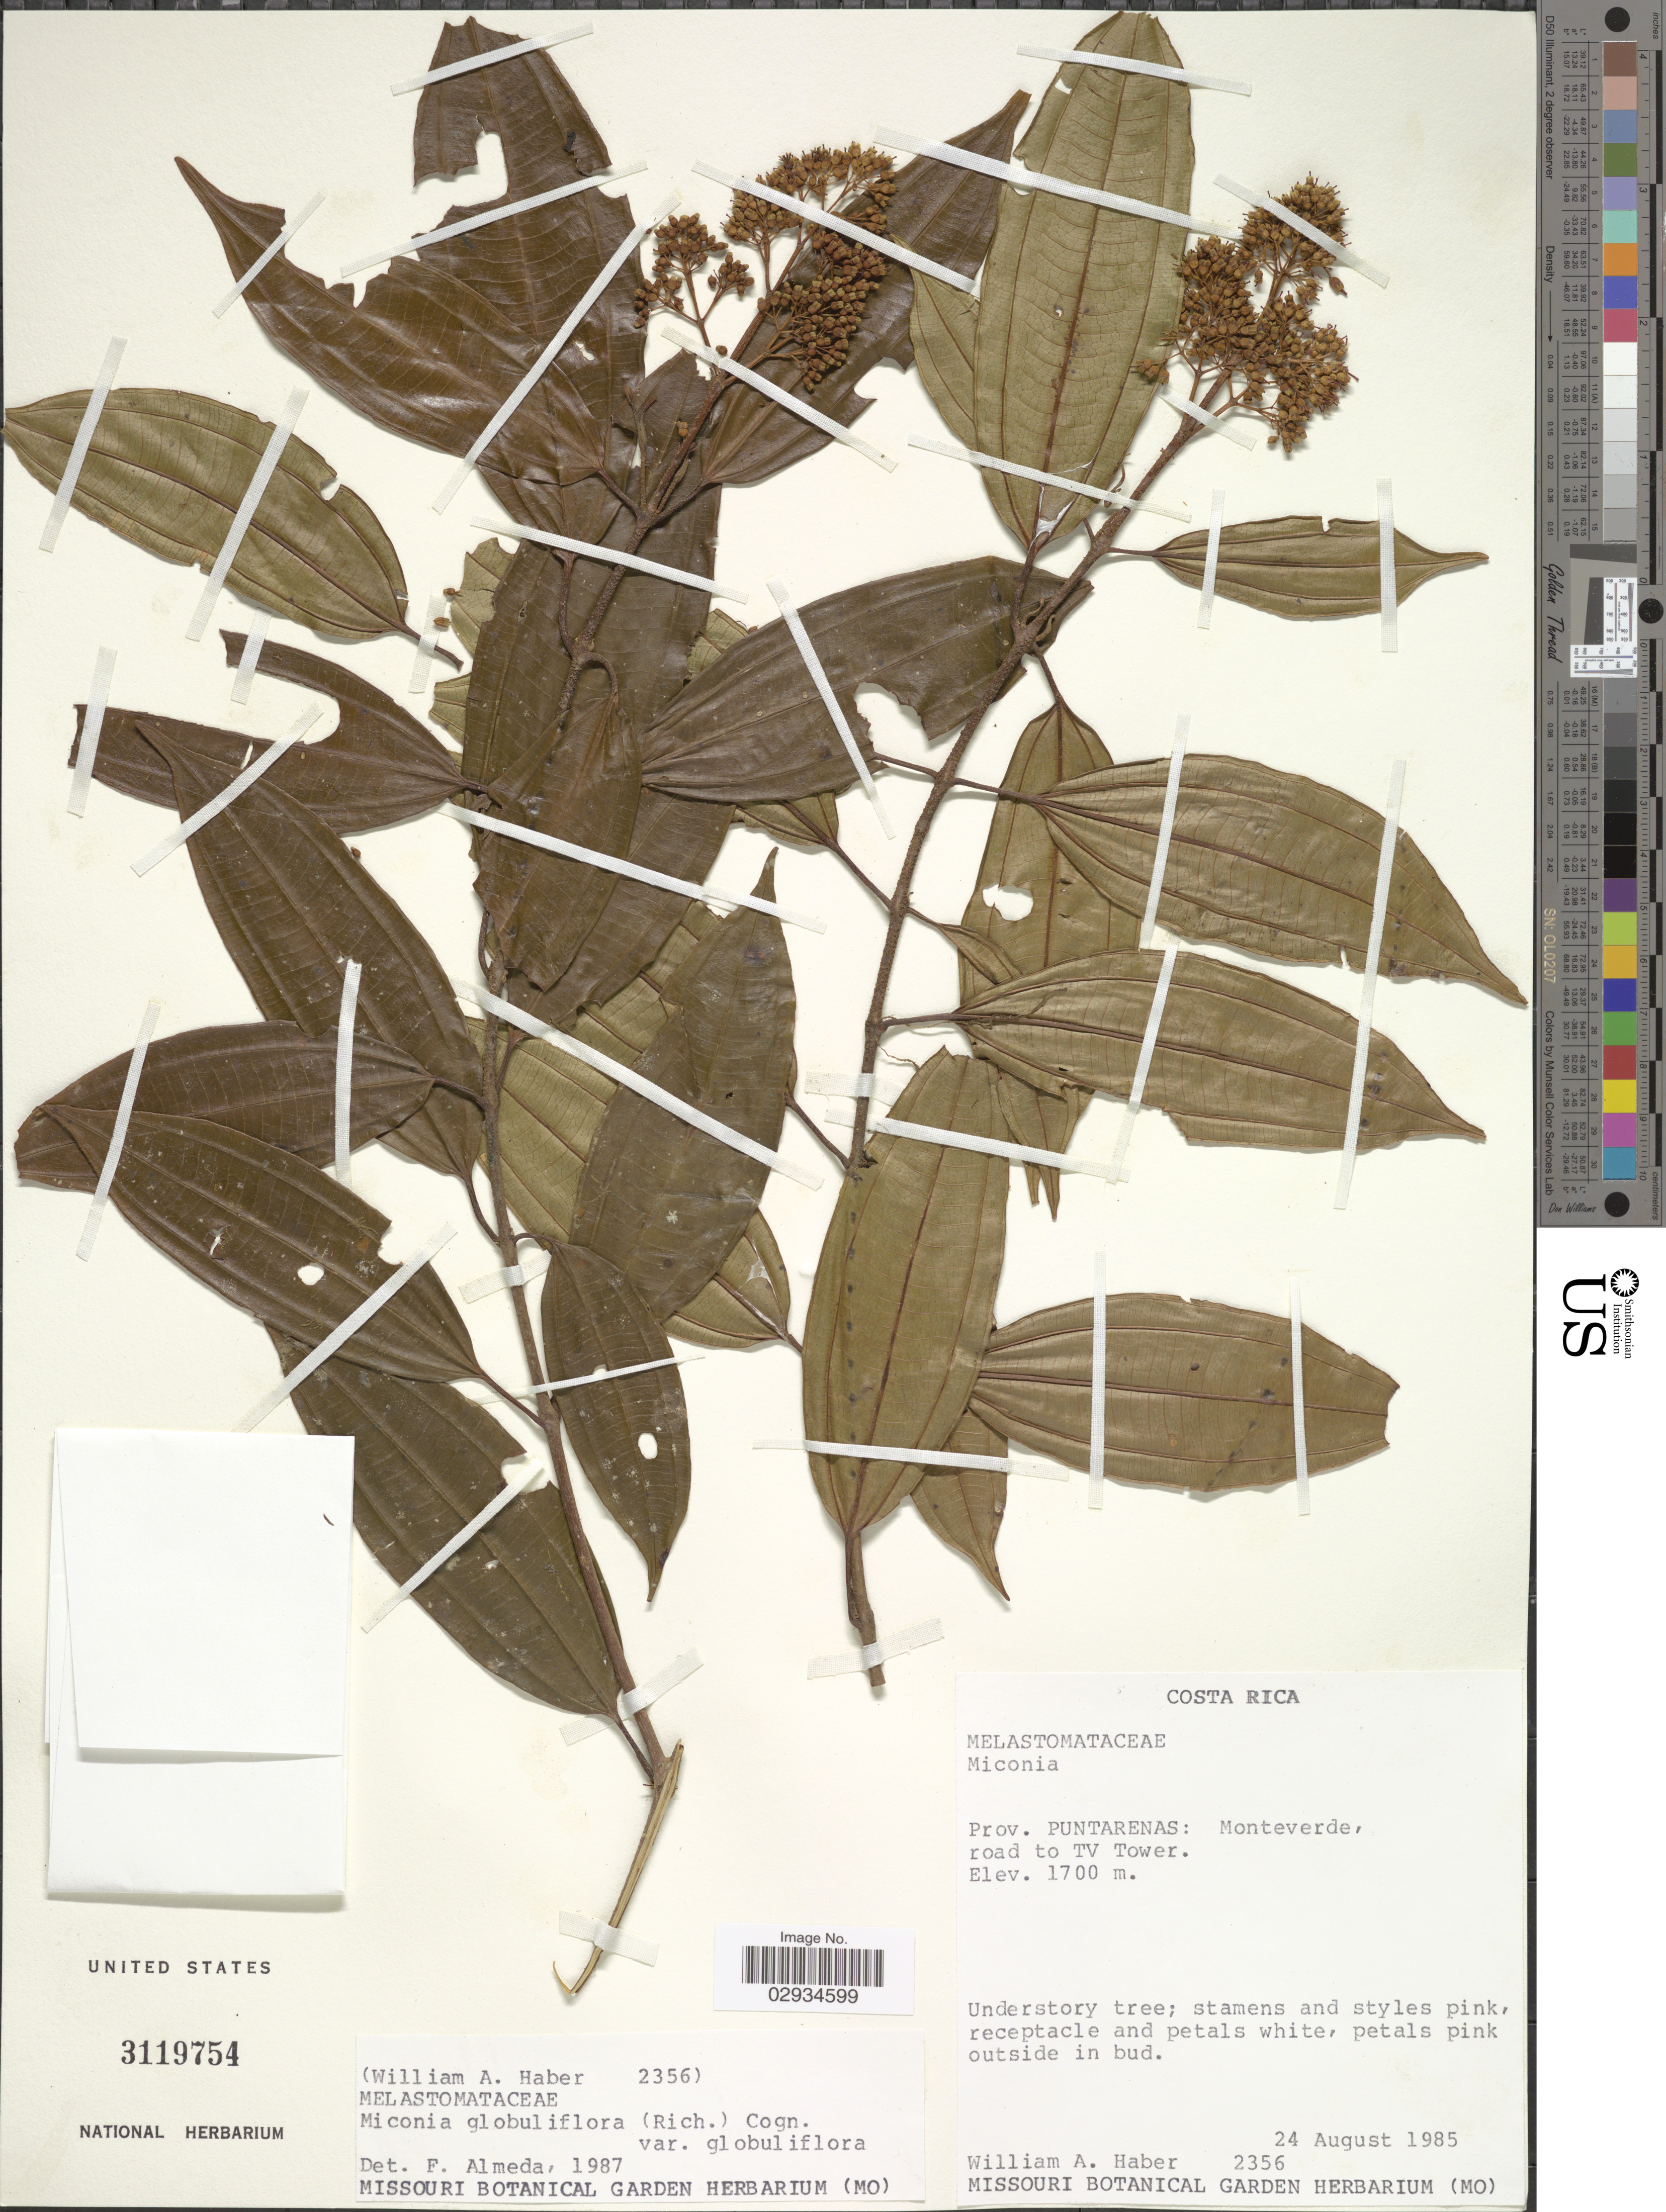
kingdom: Plantae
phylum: Tracheophyta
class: Magnoliopsida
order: Myrtales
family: Melastomataceae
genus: Miconia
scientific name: Miconia tonduzii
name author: Cogn. in A. DC.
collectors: W. A. Haber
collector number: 2356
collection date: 1985-08-24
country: Costa Rica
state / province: Puntarenas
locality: Monteverde, road to TV tower.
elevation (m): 1700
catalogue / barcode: US 3119754